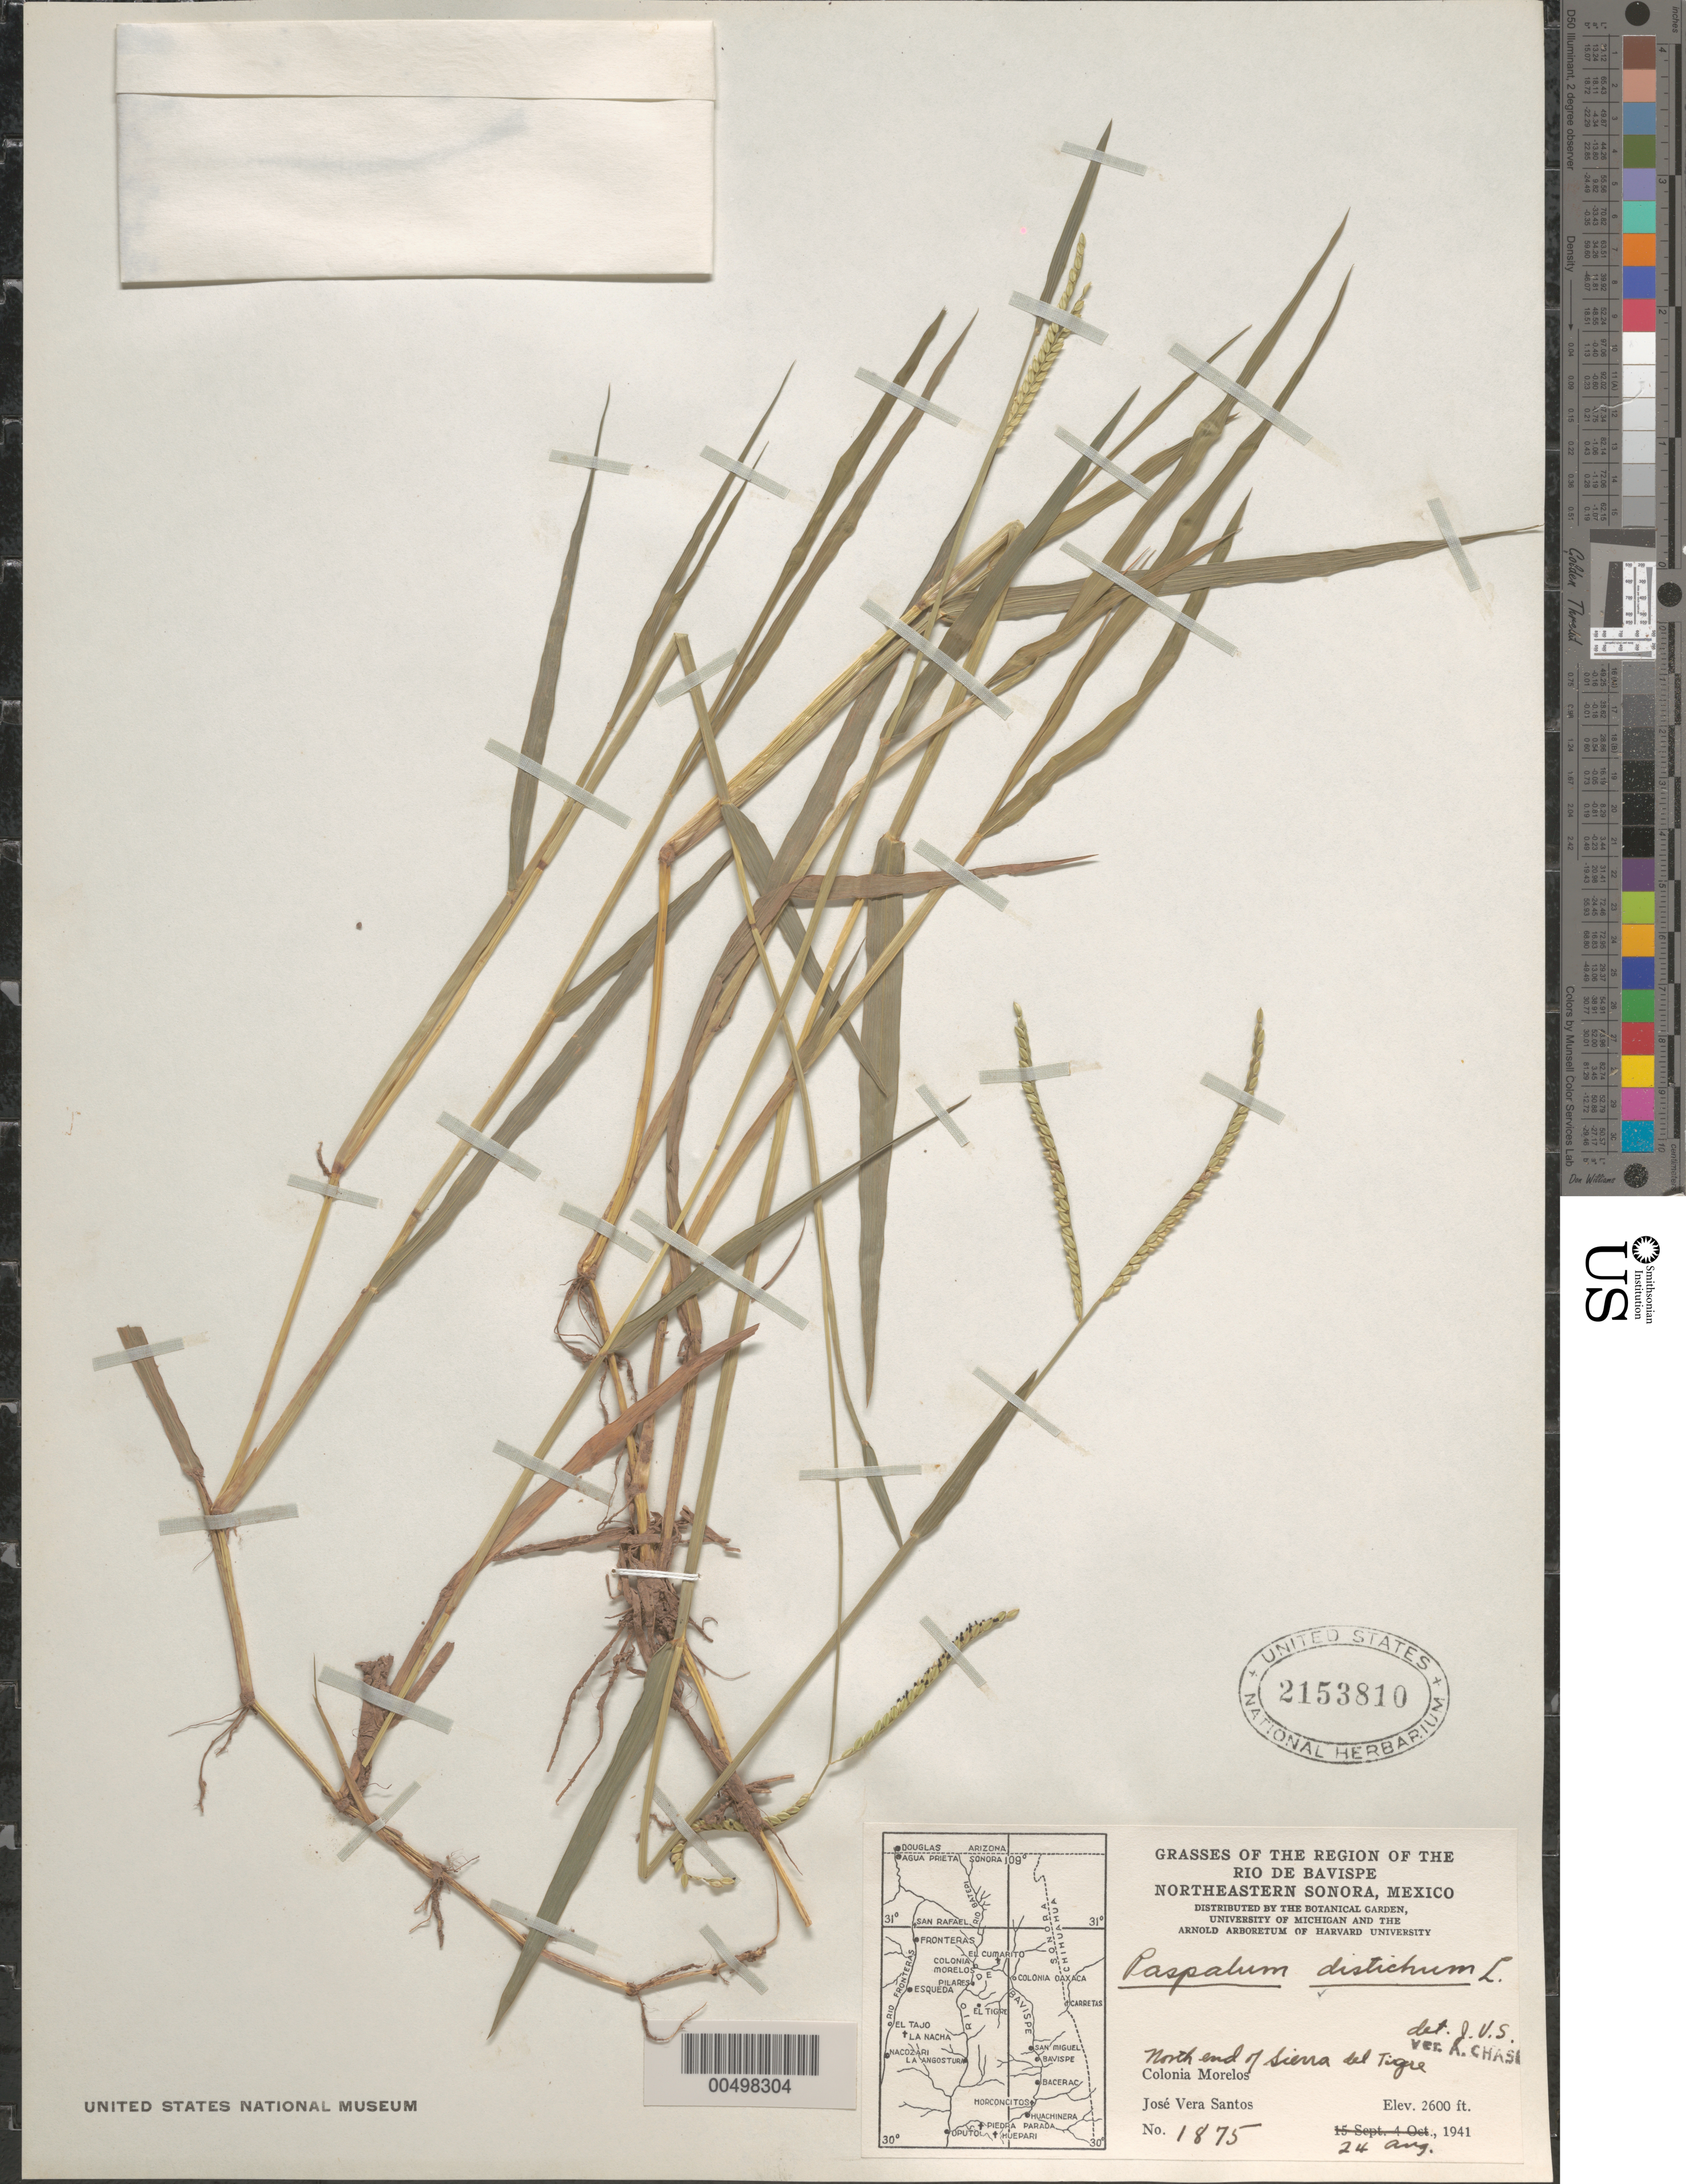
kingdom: Plantae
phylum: Tracheophyta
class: Liliopsida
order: Poales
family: Poaceae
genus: Paspalum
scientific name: Paspalum paspaloides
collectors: J. V. Santos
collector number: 1875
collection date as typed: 24 Aug 1941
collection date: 1941-08-24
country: Mexico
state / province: Sonora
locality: Region of the Rio de Bavispe, NE Sonora, N end of Sierra del Tigre, Colonia Morelos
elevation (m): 792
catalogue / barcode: US 2153810